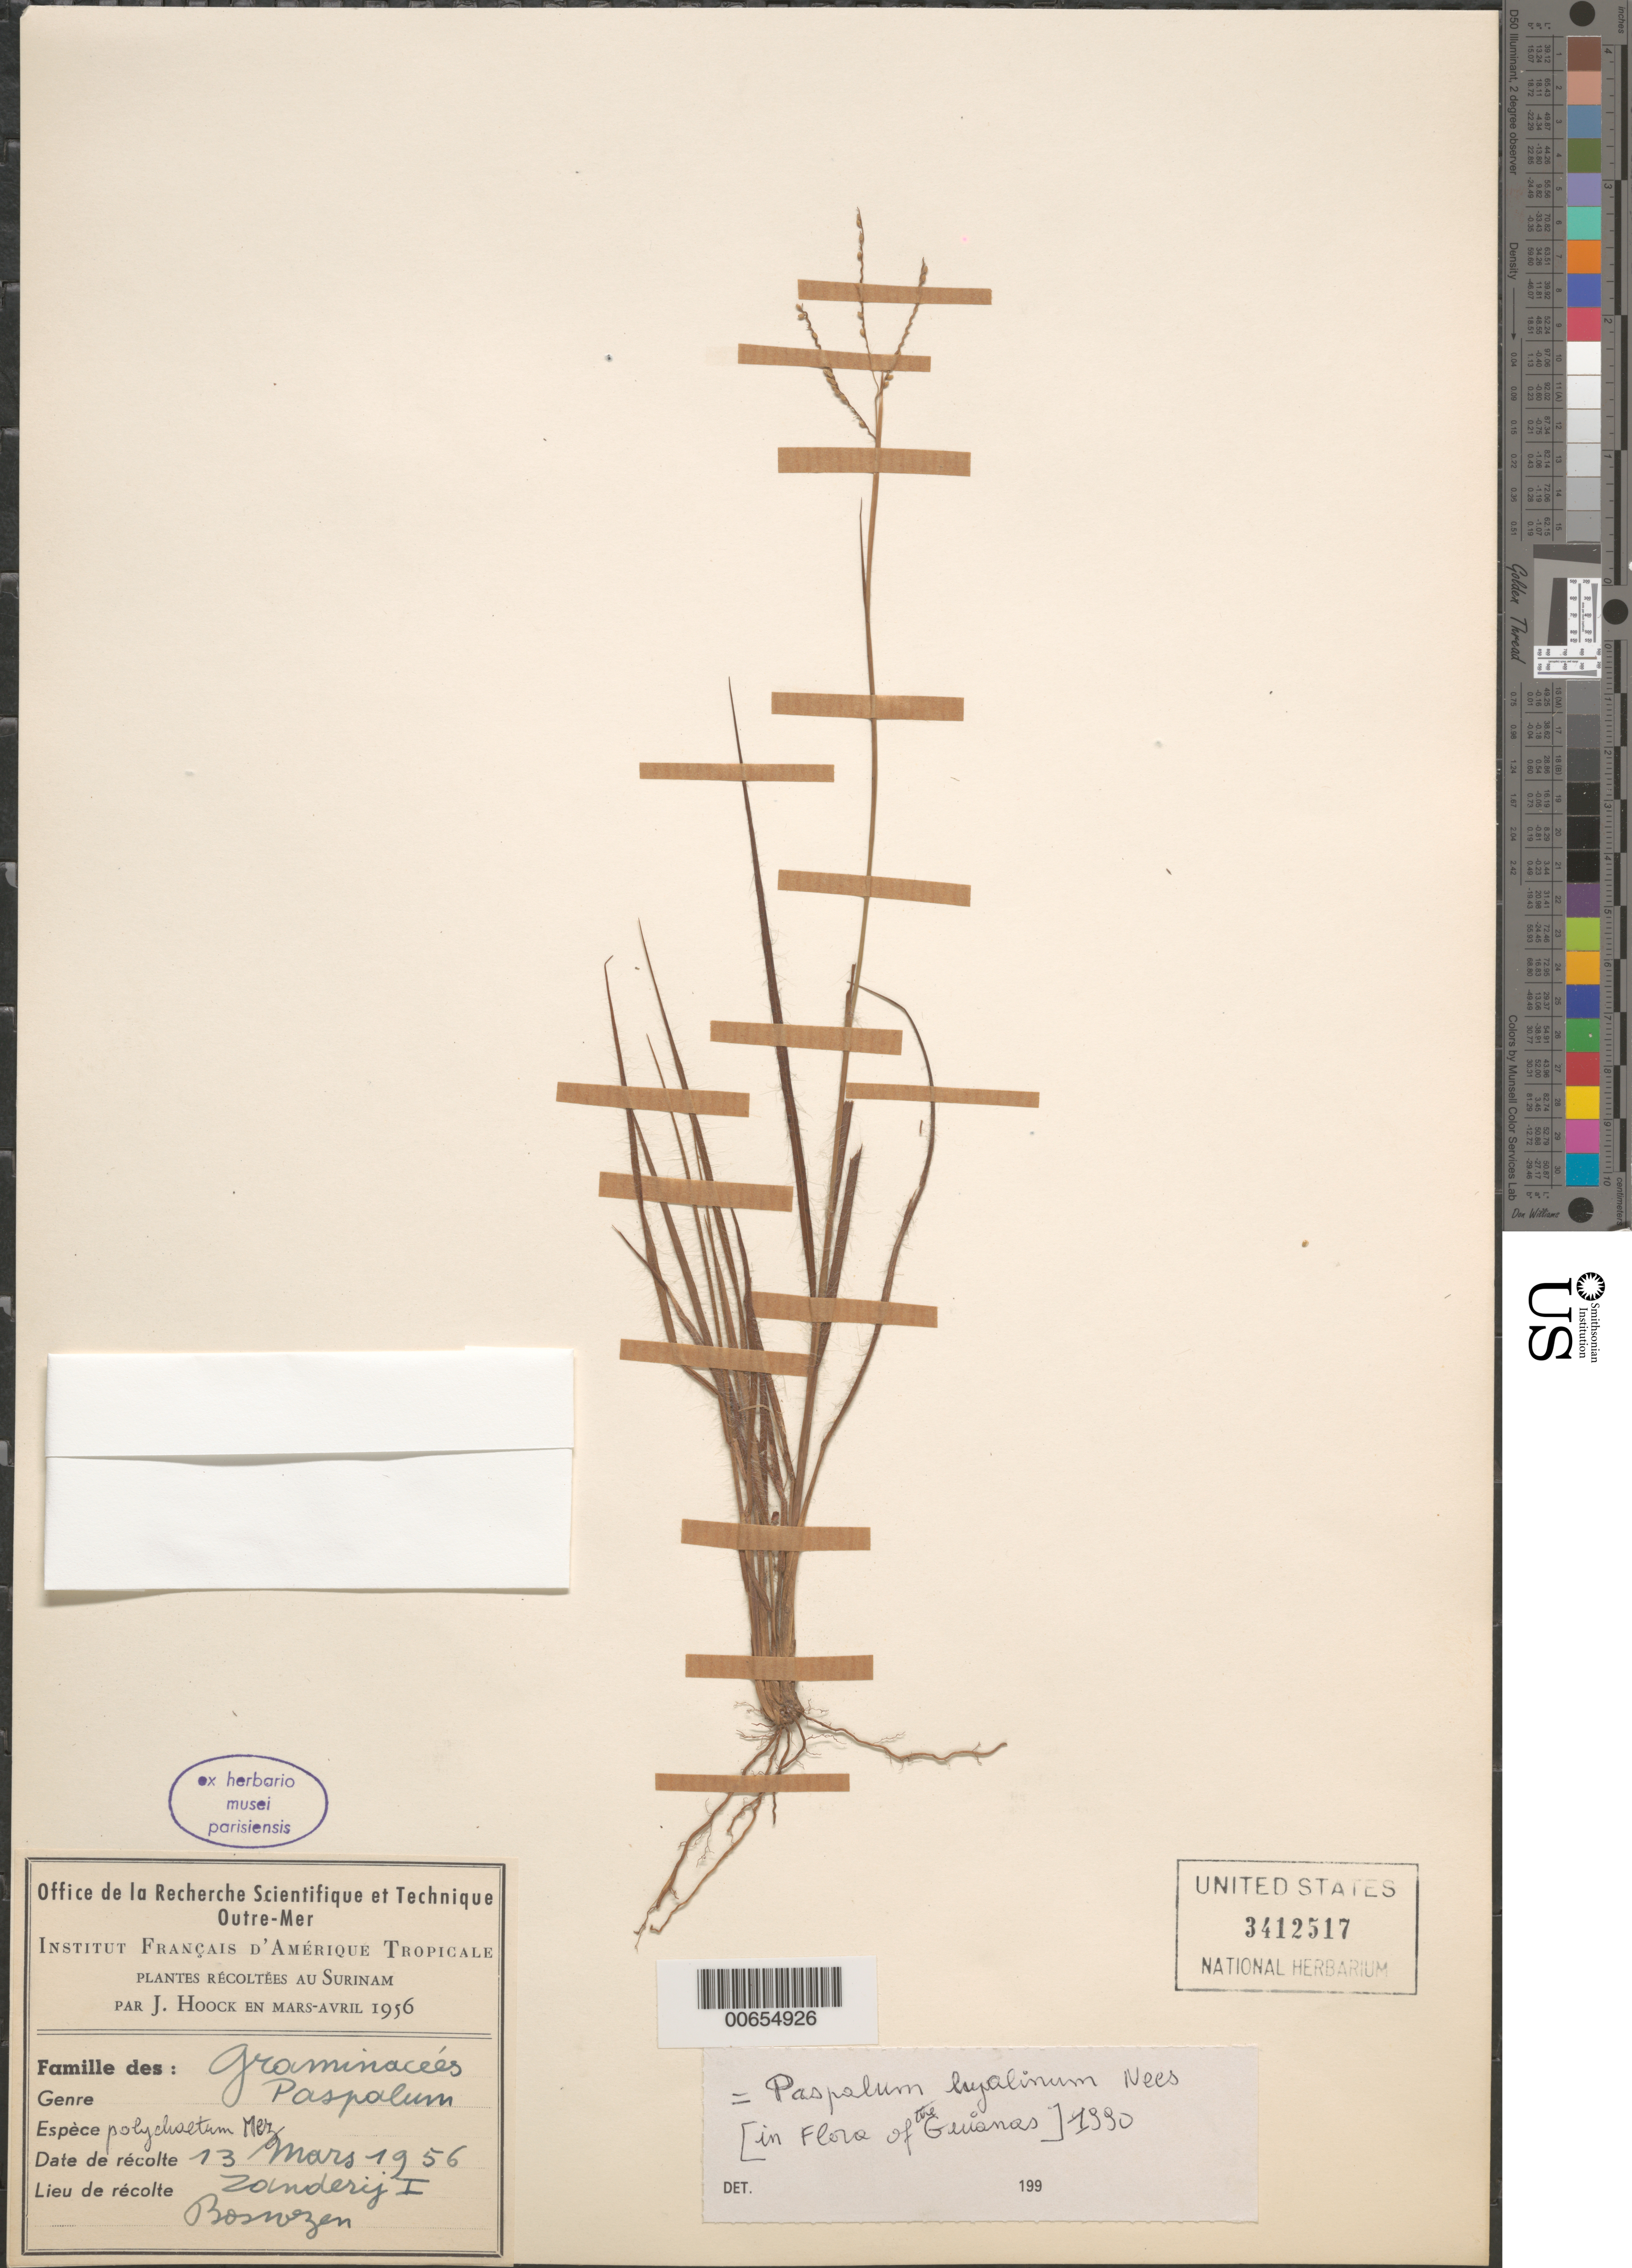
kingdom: Plantae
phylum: Tracheophyta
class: Liliopsida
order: Poales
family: Poaceae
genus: Paspalum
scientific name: Paspalum hyalinum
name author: Nees ex Trin.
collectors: J. Hoock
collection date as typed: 13-Mar-56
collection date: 1956-03-13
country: Suriname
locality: Zanderij I, Boswezen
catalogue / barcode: US 3412517